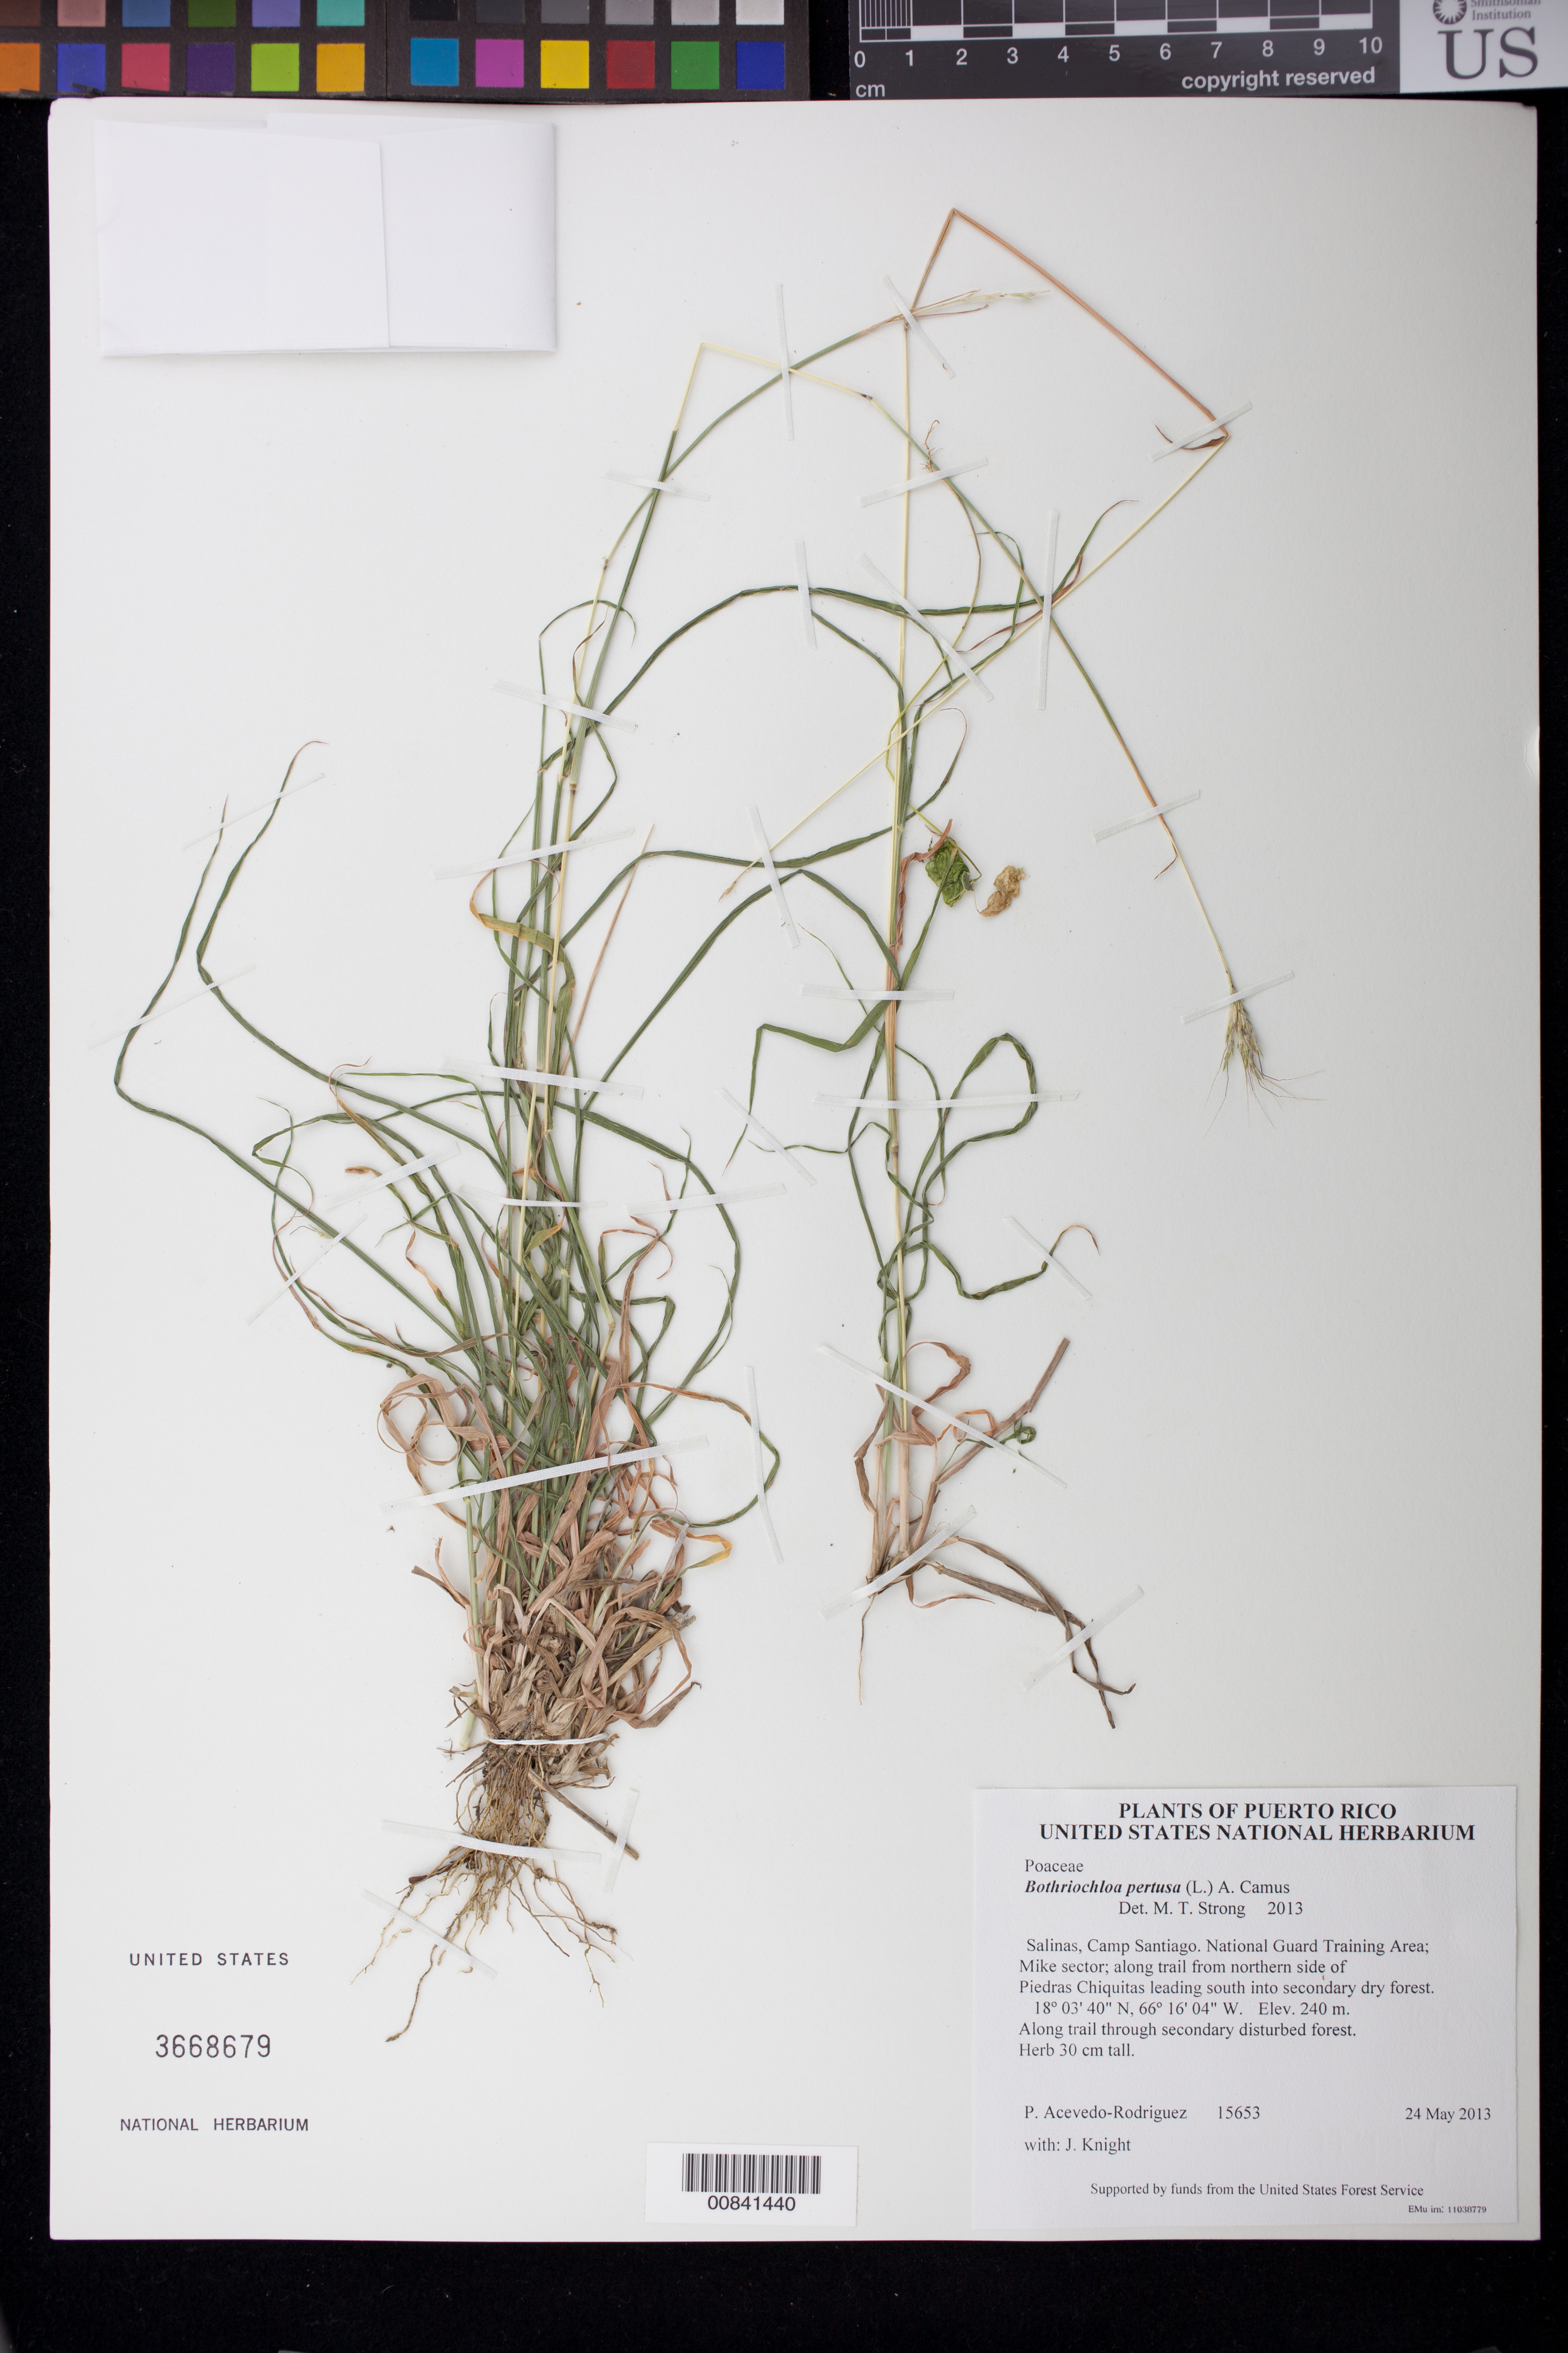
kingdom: Plantae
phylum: Tracheophyta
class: Liliopsida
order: Poales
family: Poaceae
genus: Bothriochloa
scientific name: Bothriochloa pertusa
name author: (L.) A. Camus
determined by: Strong, M. T., (US), Smithsonian Institution - National Museum of Natural History (UNITED STATES)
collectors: P. Acevedo-Rodr. & J. Knight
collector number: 15653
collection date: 2013-05-24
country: Puerto Rico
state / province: Salinas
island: Puerto Rico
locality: Camp Santiago. National Guard Training Area; Mike sector; along trail from northern side of Piedras Chiquitas leading south into secondary dry forest.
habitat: Along trail through secondary disturbed forest.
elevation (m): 240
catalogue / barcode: US 3668679